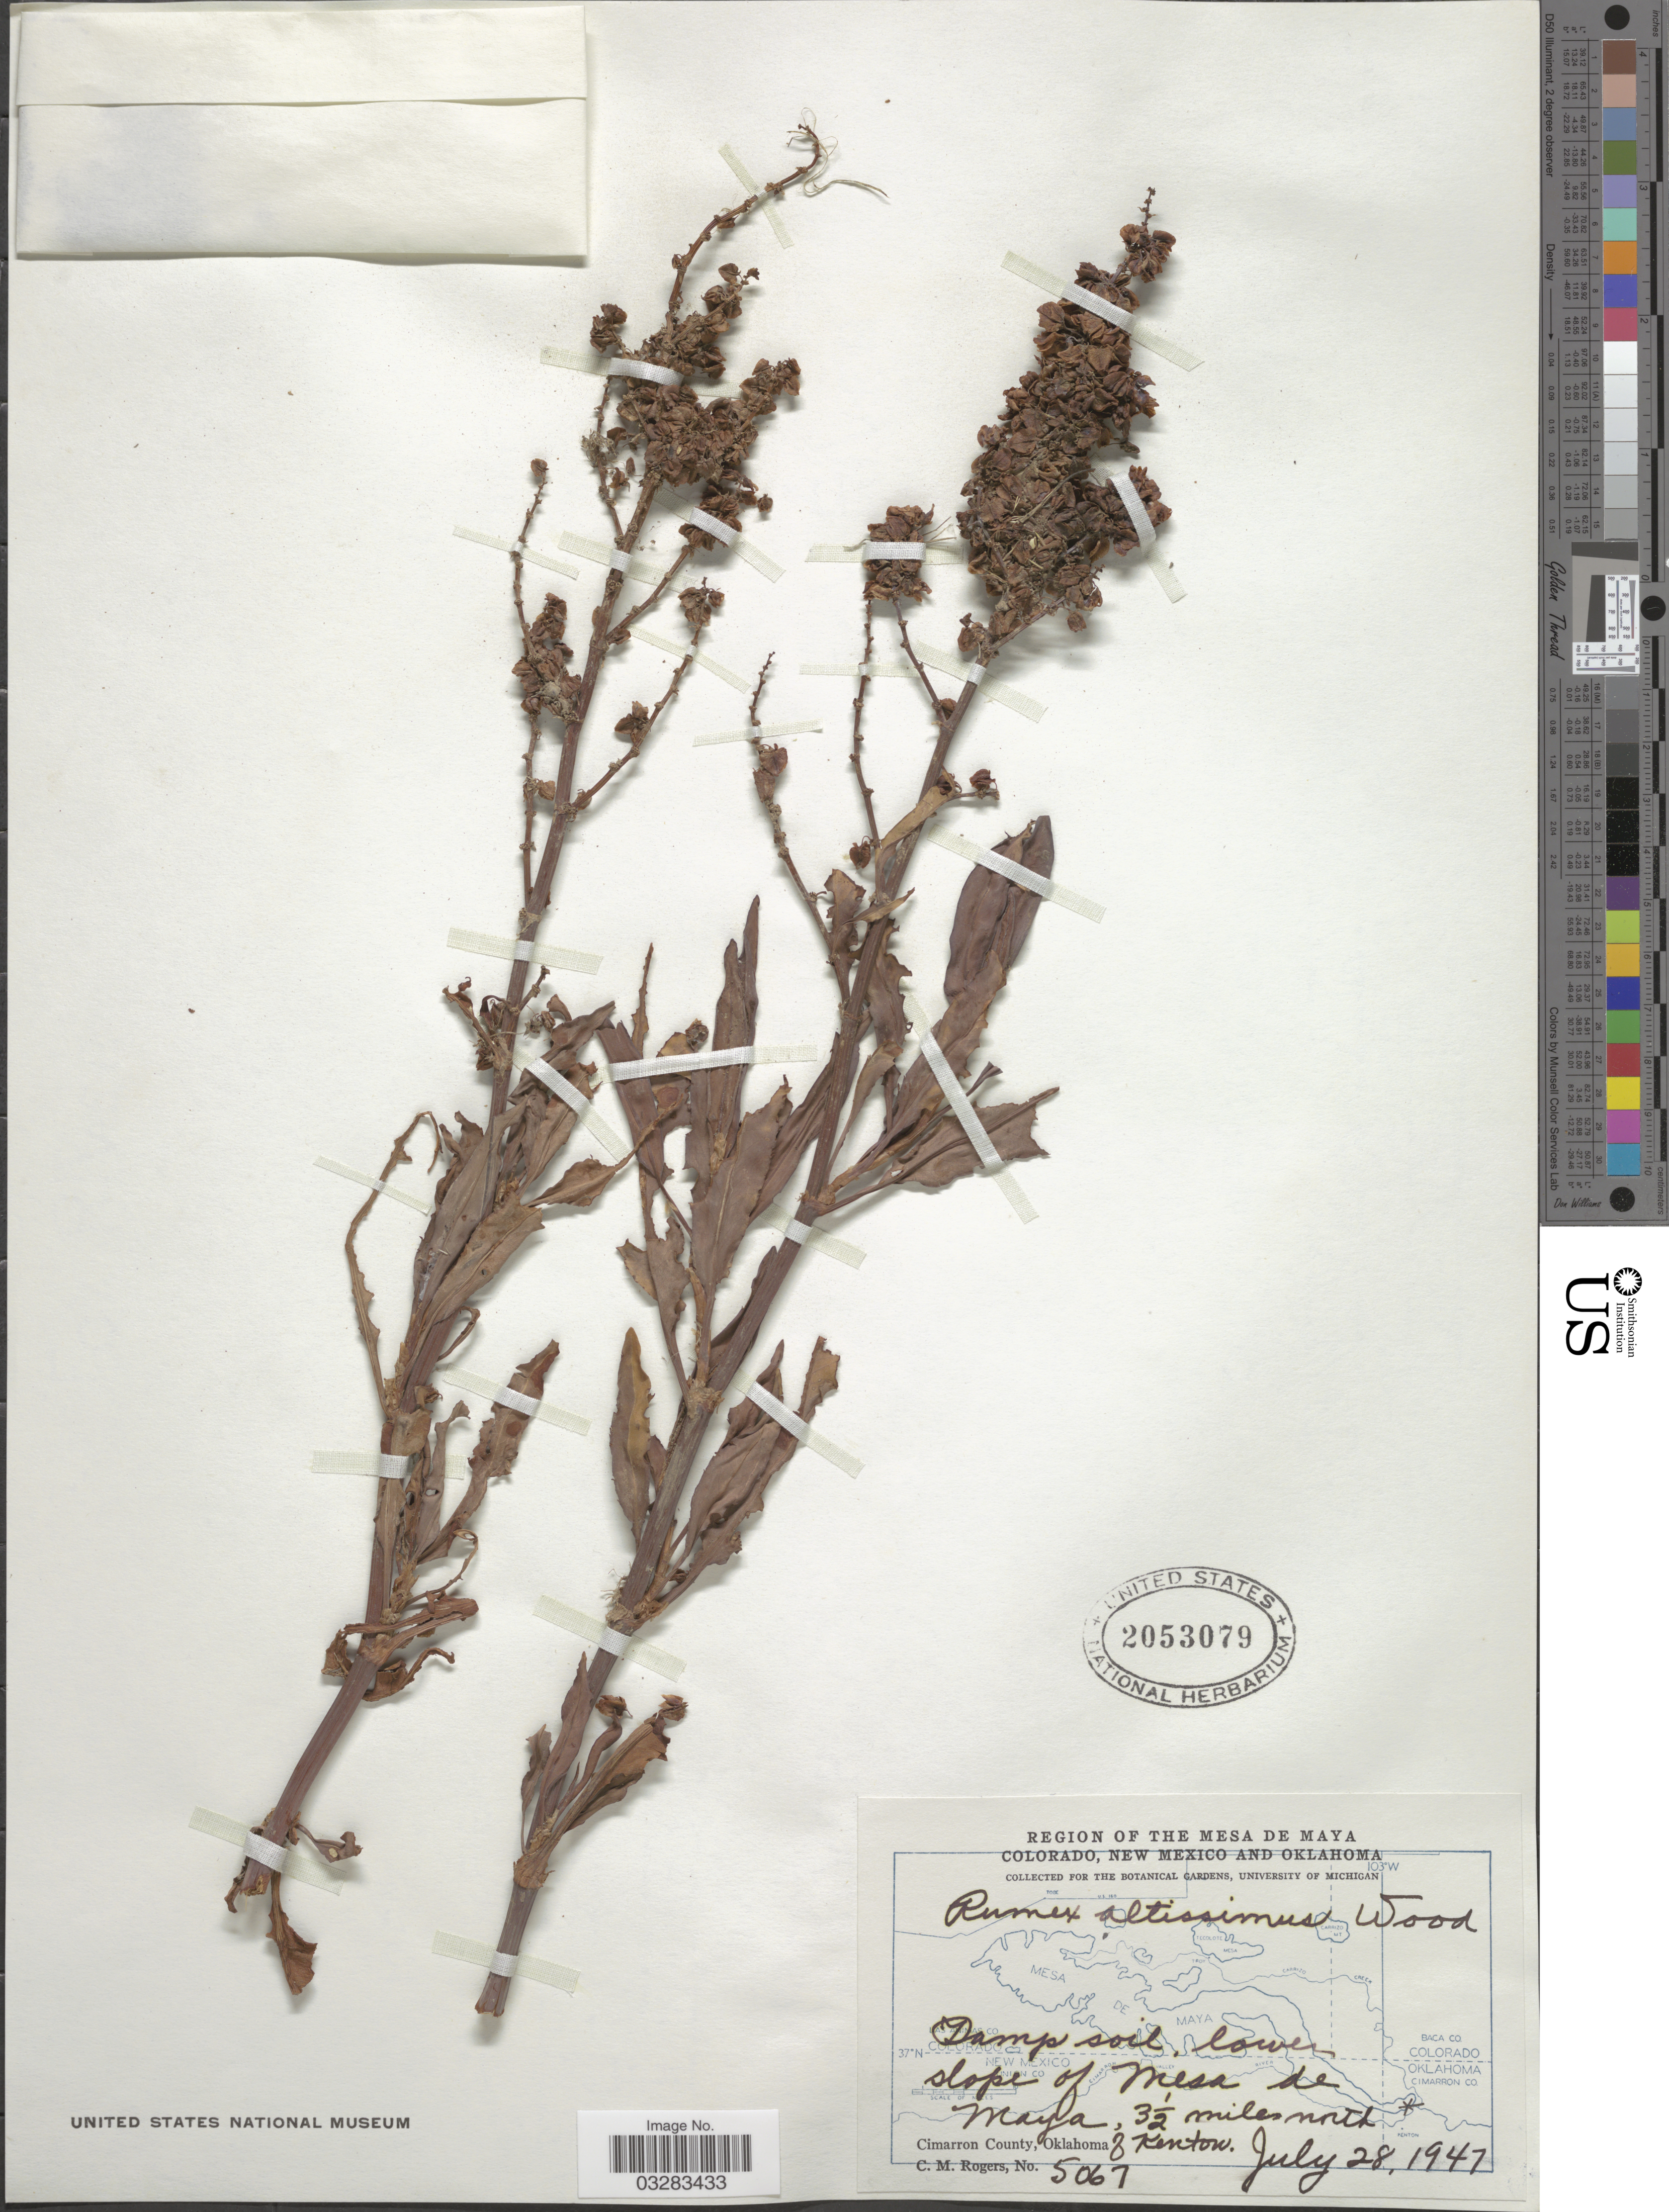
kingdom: Plantae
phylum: Tracheophyta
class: Magnoliopsida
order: Caryophyllales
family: Polygonaceae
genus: Rumex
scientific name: Rumex altissimus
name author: Alph. Wood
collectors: C. M. Rogers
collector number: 5067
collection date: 1947-07-28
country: United States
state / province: Oklahoma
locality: Region of the Mesa de Maya. Lower slope of Mesa de Maya, 3½ miles north of Kenton. Cimarron County.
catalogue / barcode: US 2053079